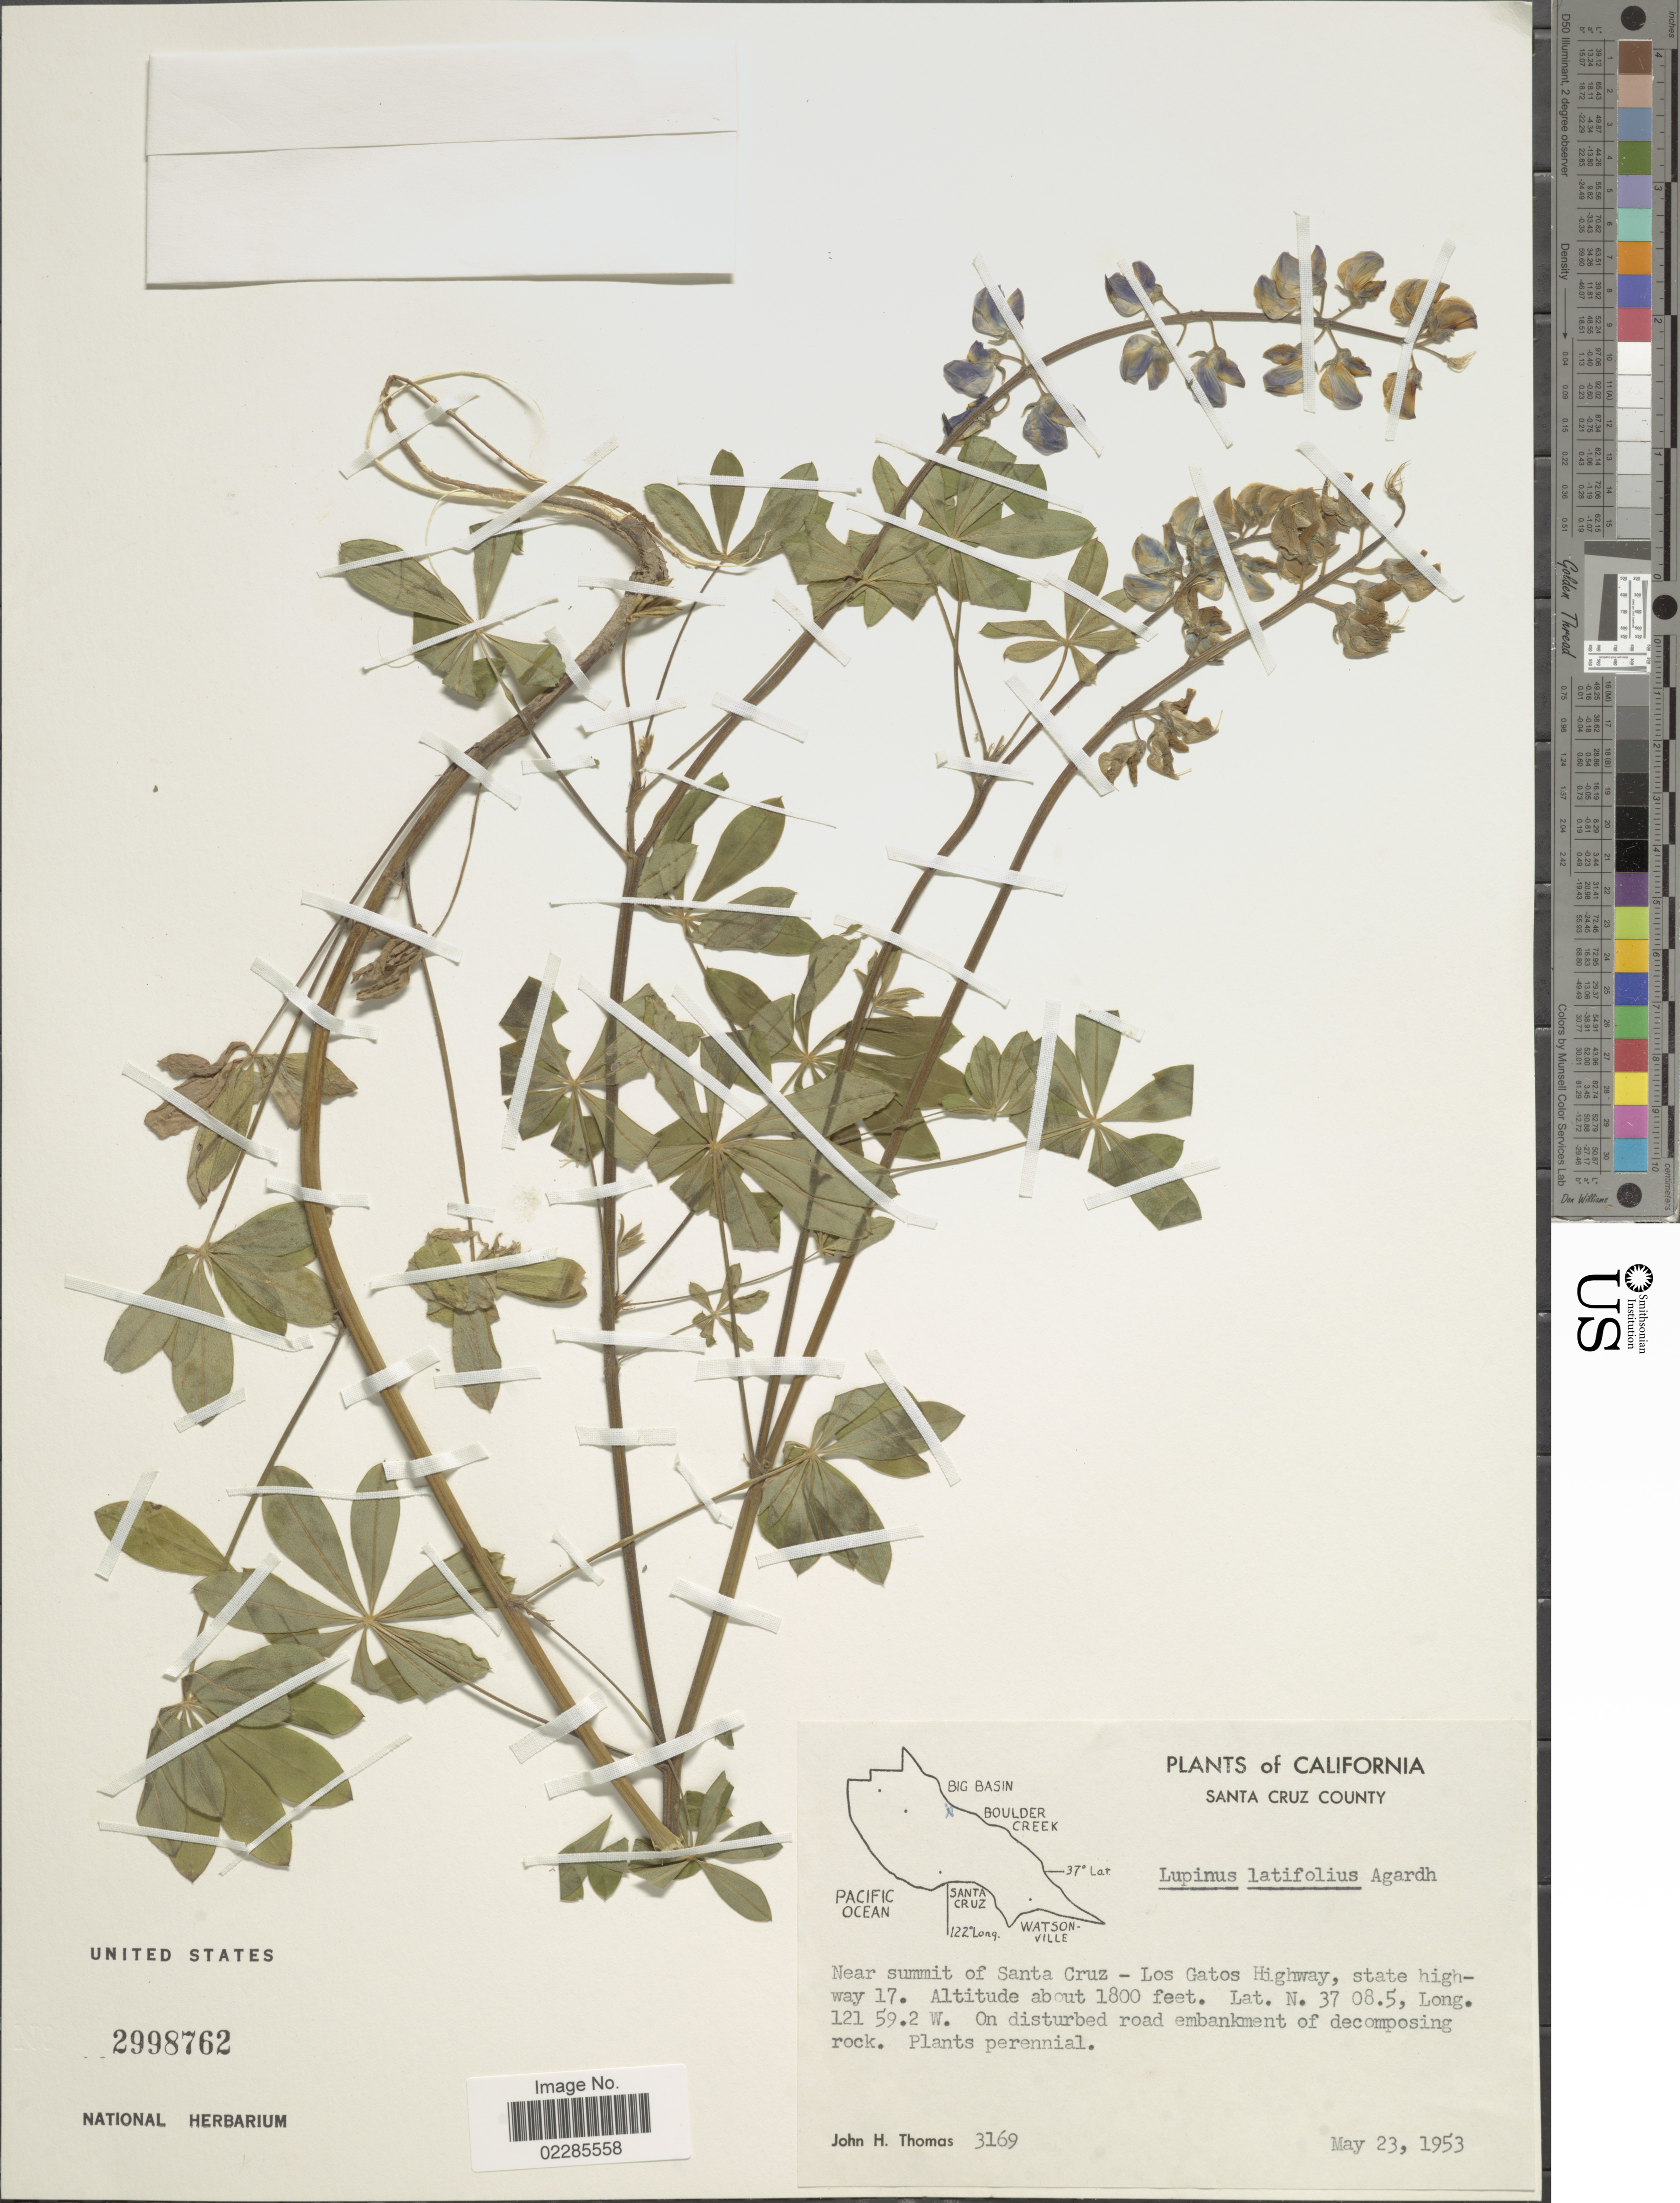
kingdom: Plantae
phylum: Tracheophyta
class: Magnoliopsida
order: Fabales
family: Fabaceae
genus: Lupinus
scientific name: Lupinus latifolius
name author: Lindl. ex J. Agardh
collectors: J. H. Thomas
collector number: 3169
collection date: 1953-05-23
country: United States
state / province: California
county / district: Santa Cruz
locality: Santa Cruz County, Near summit of Santa Cruz - Los Gatos Highway, state hihway 17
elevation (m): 549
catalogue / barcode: US 2998762